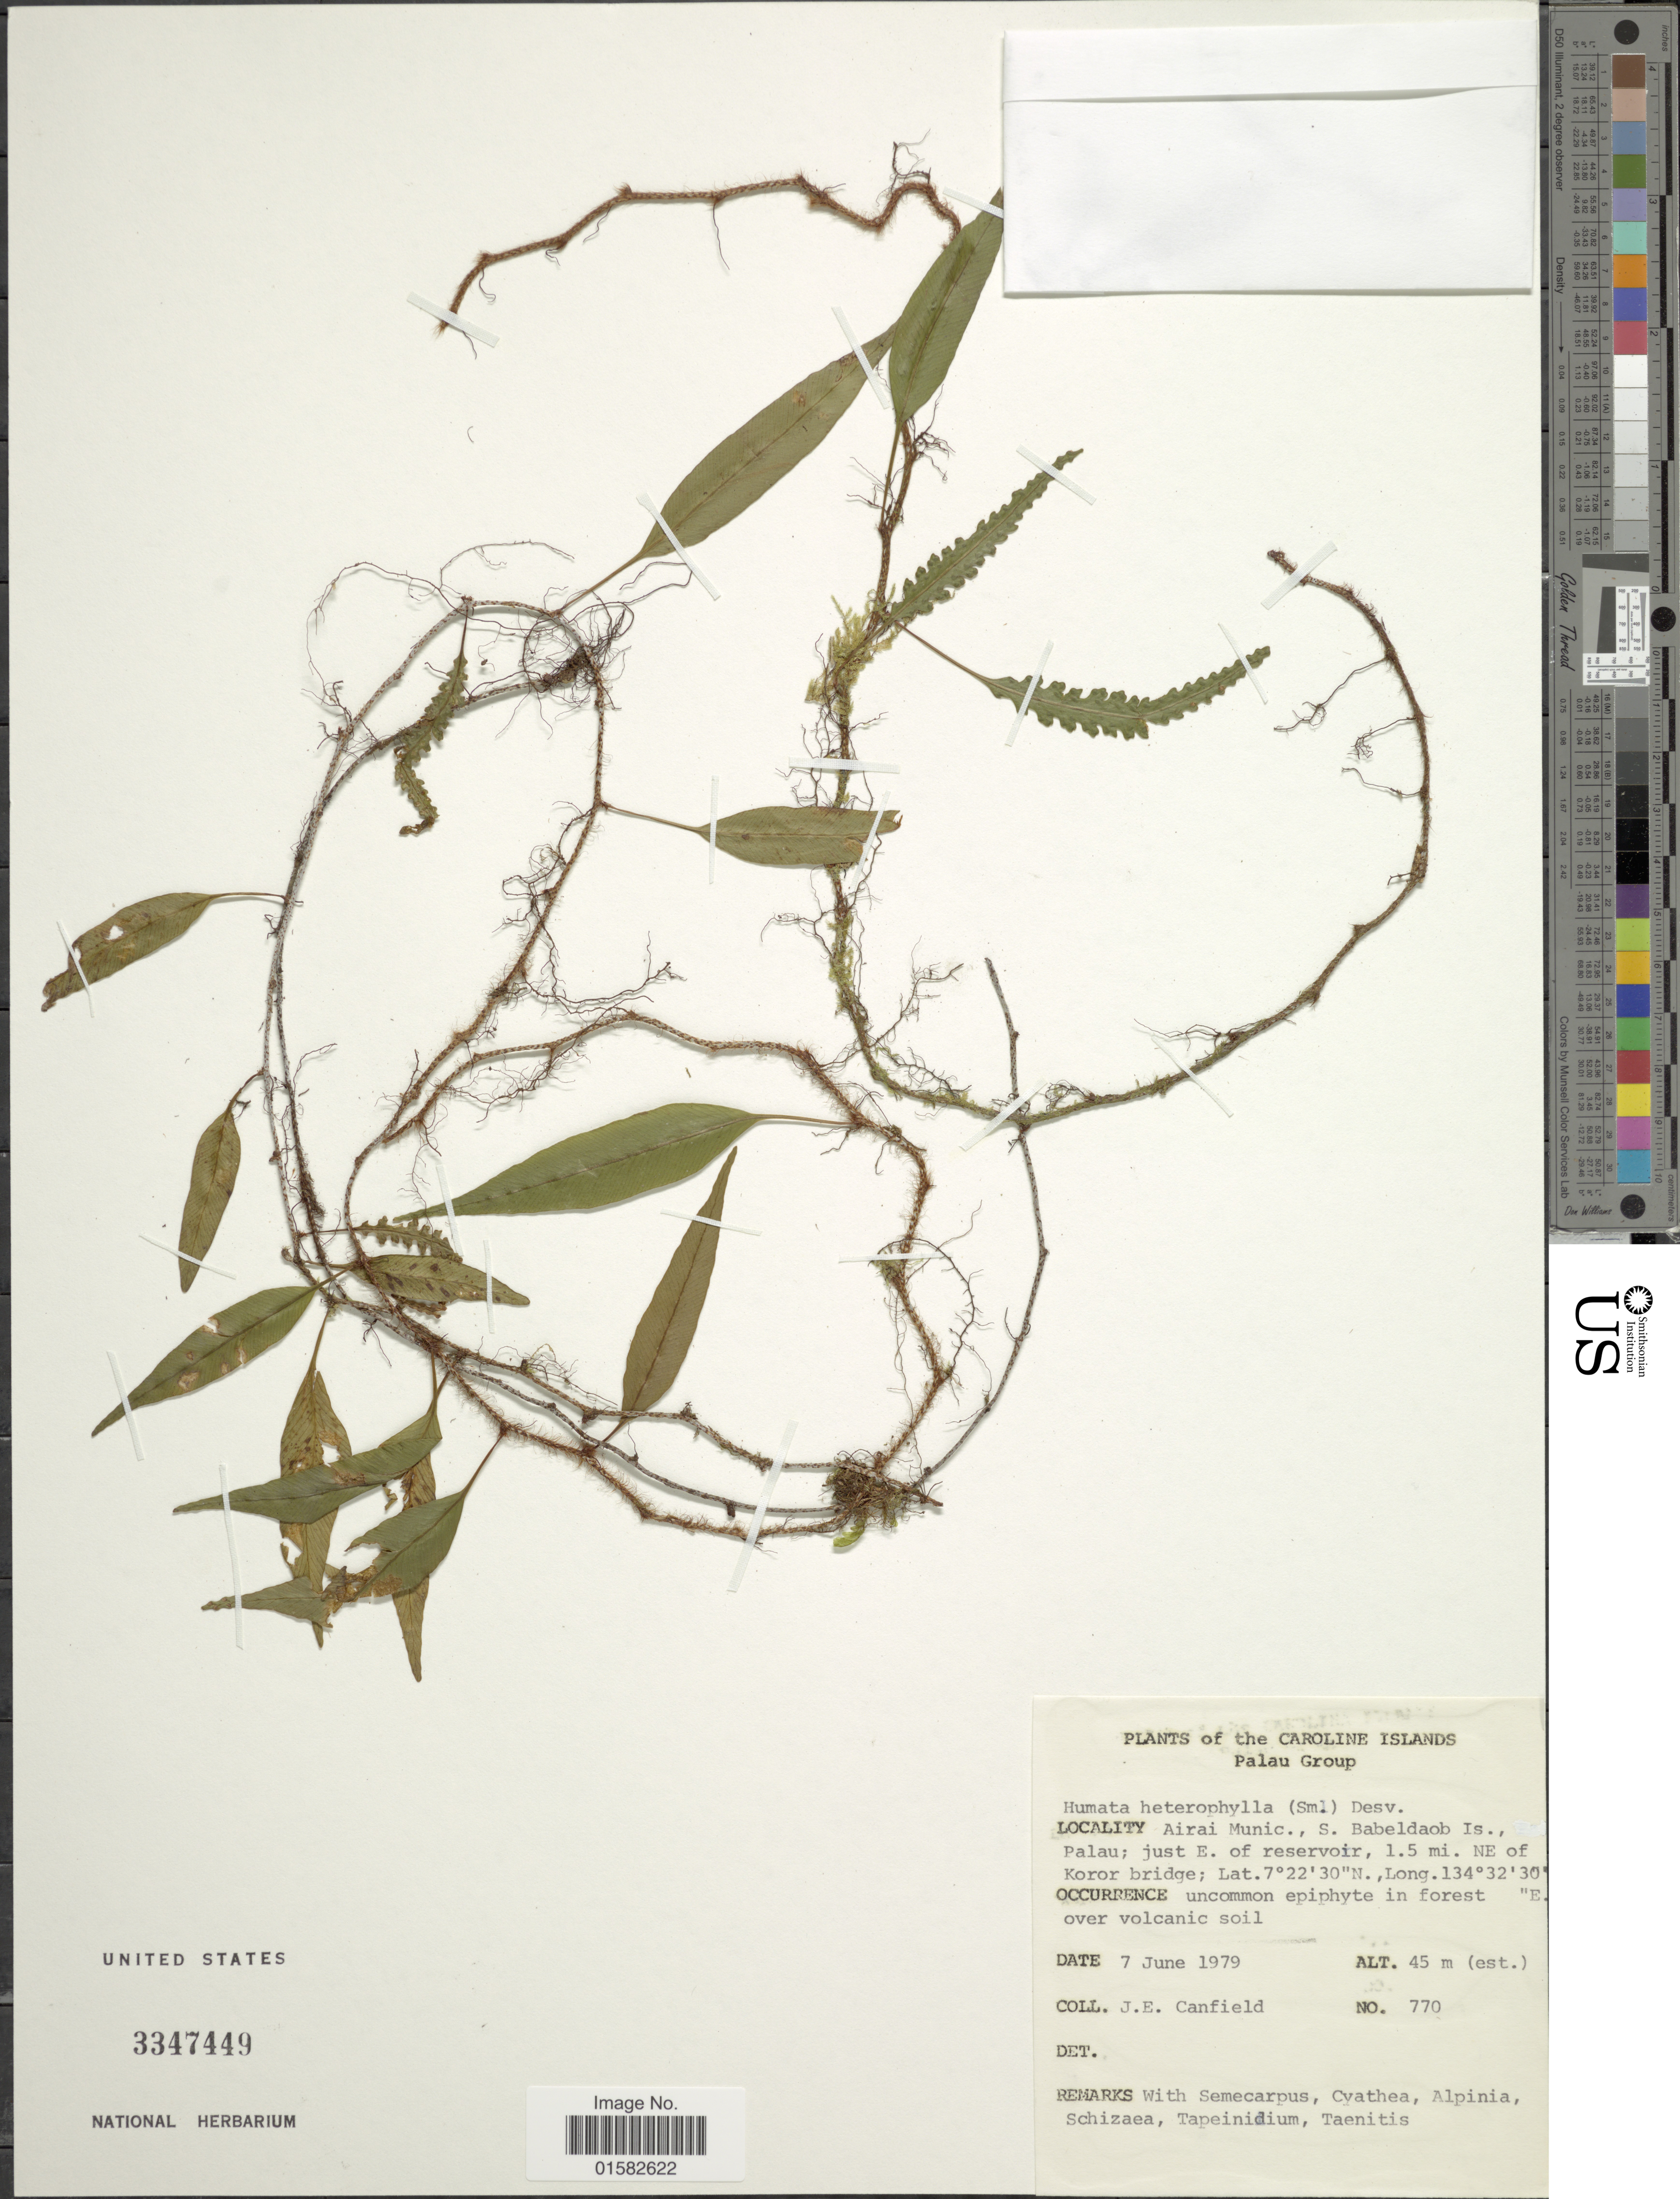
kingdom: Plantae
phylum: Tracheophyta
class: Polypodiopsida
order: Polypodiales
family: Davalliaceae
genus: Humata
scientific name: Humata heterophylla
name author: (Sm.) Desv.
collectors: J. E. Canfield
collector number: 770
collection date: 1979-06-07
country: Palau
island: Babeldaob [Babelthuap]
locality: The Caroline Islands, Palau Group, Airai Minic., S Babeldaob Is., Palau; just E.of reservoir, 1.5 mi NE of Koror Bridge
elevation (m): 45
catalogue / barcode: US 3347449